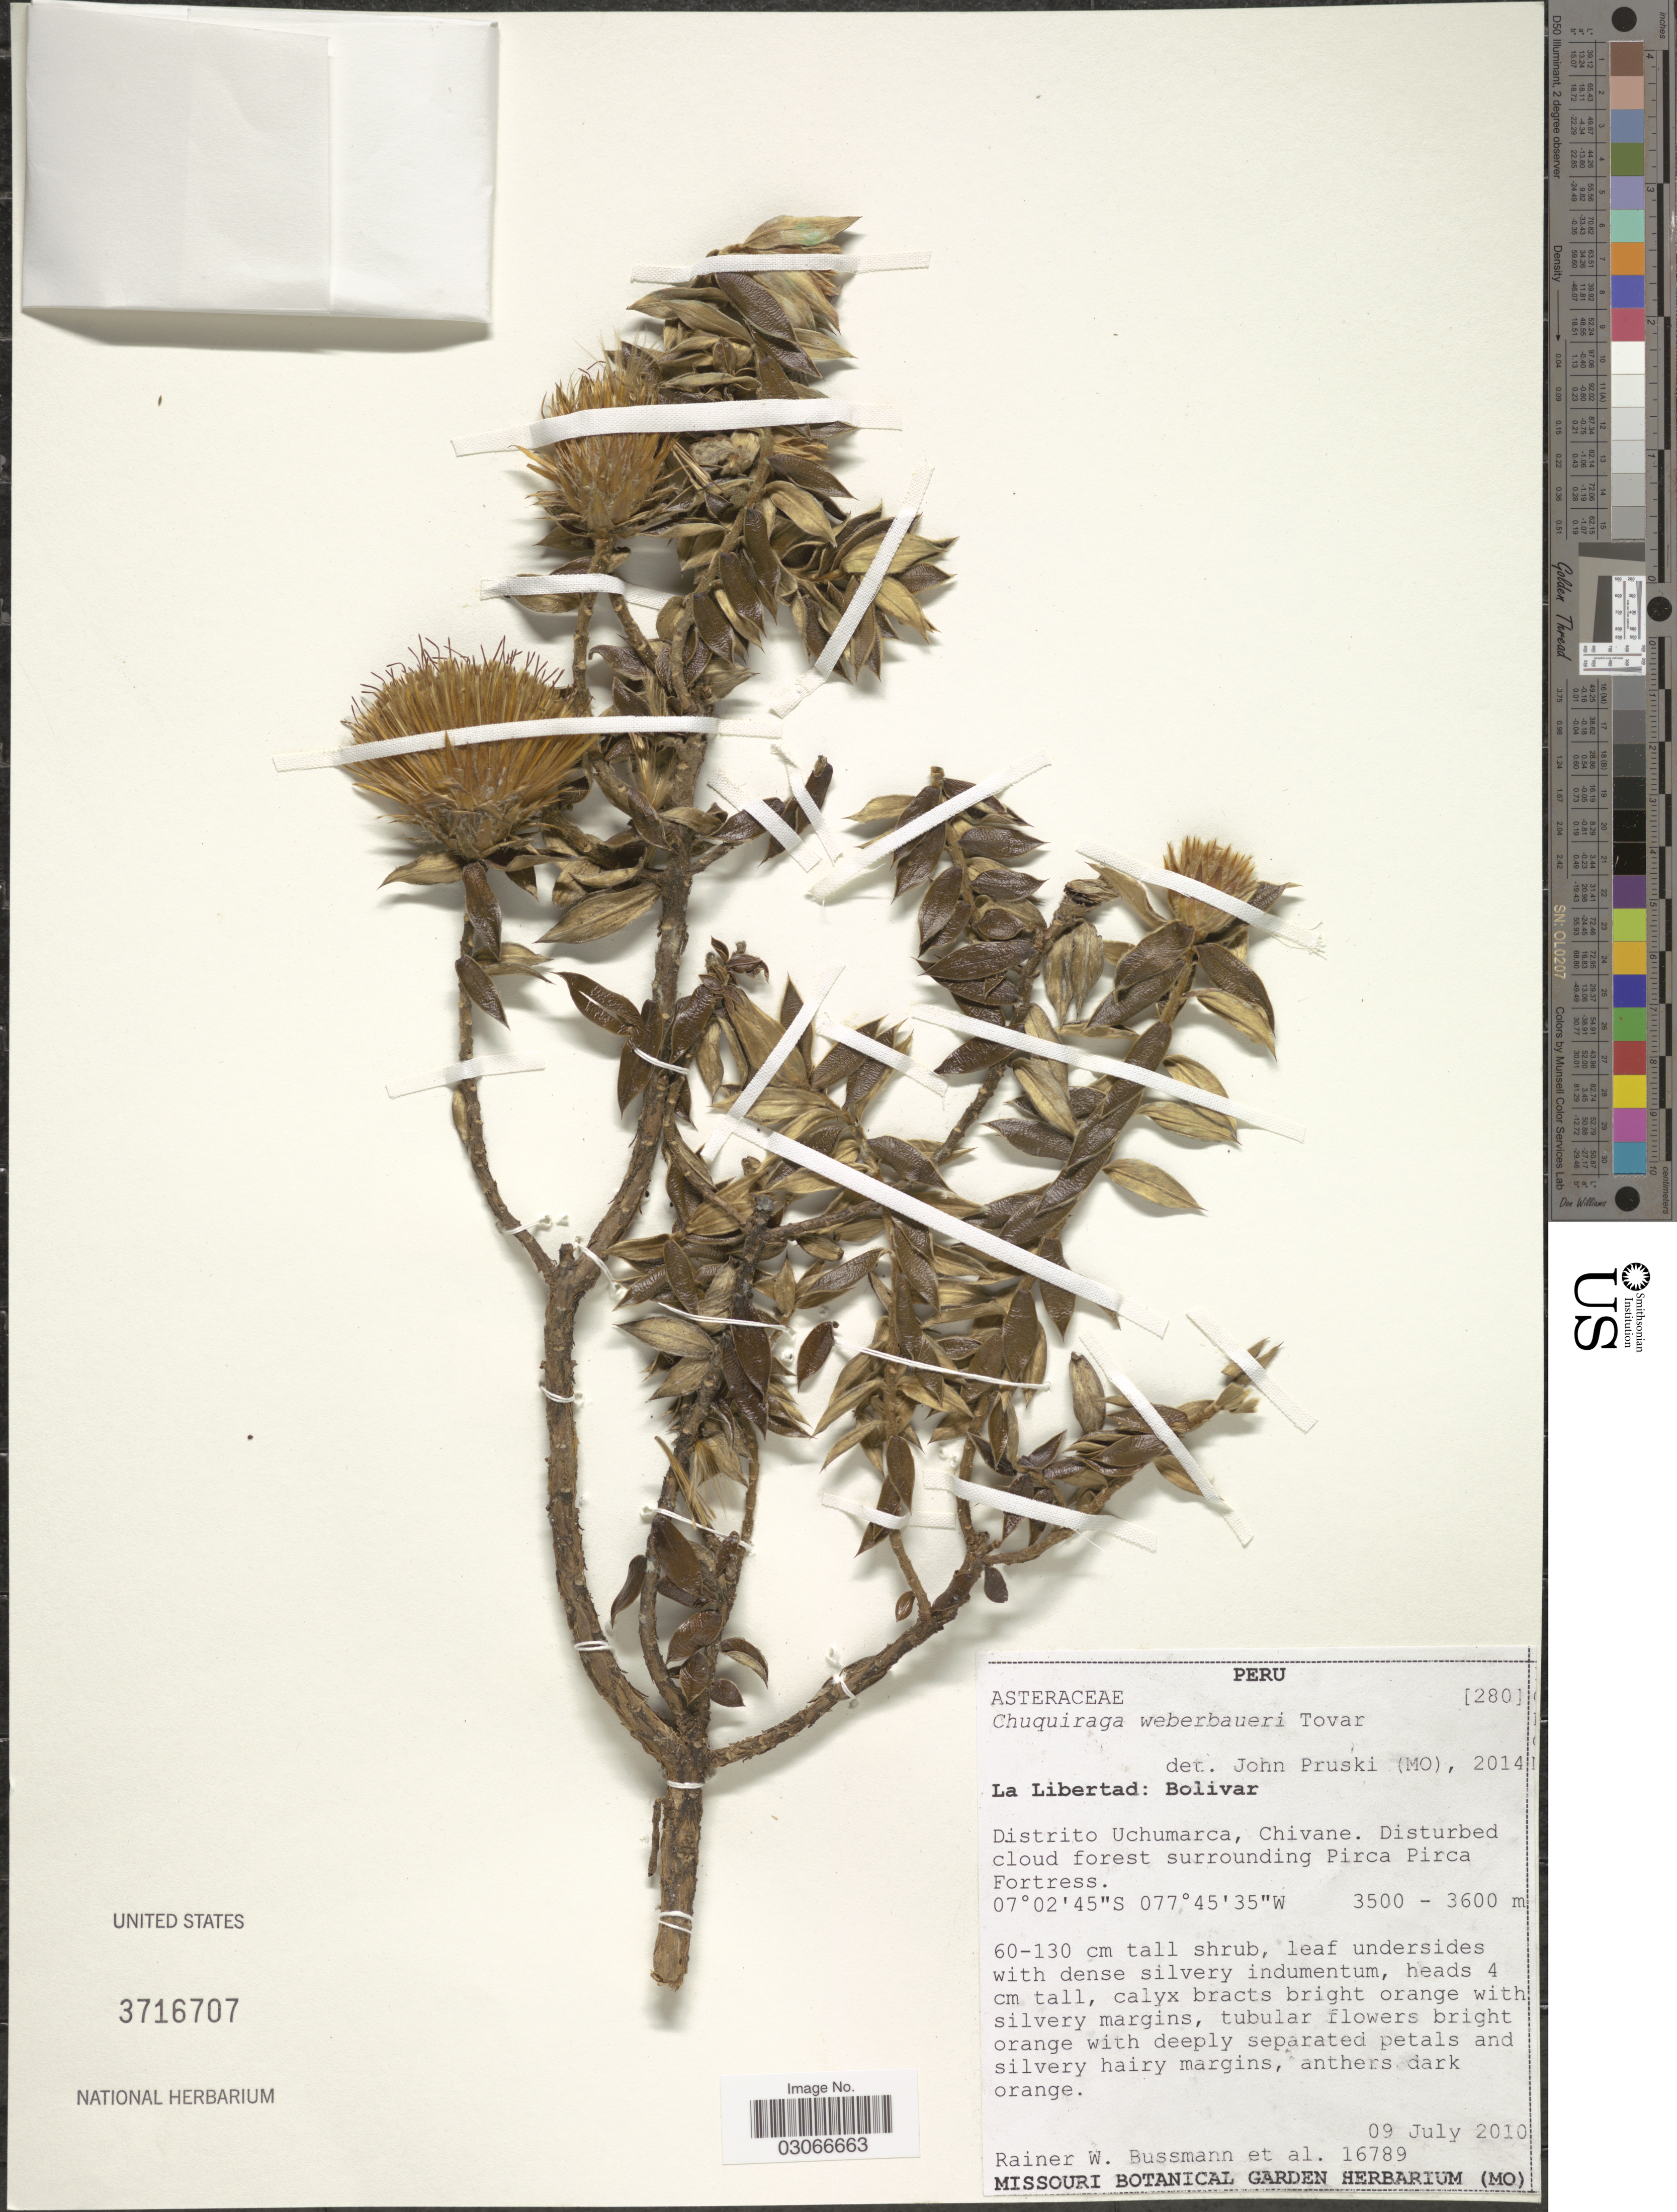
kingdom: Plantae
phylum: Tracheophyta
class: Magnoliopsida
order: Asterales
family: Asteraceae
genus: Chuquiraga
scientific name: Chuquiraga weberbaueri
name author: Tovar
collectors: R. W. Bussmann & et al.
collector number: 16789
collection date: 2010-07-09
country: Peru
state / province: La Libertad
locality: Bolivar. Distrito Uchumarca, Chivane. Disturbed cloud forest surrounding Pirca Pirca Fortress.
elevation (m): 3500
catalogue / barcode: US 3716707